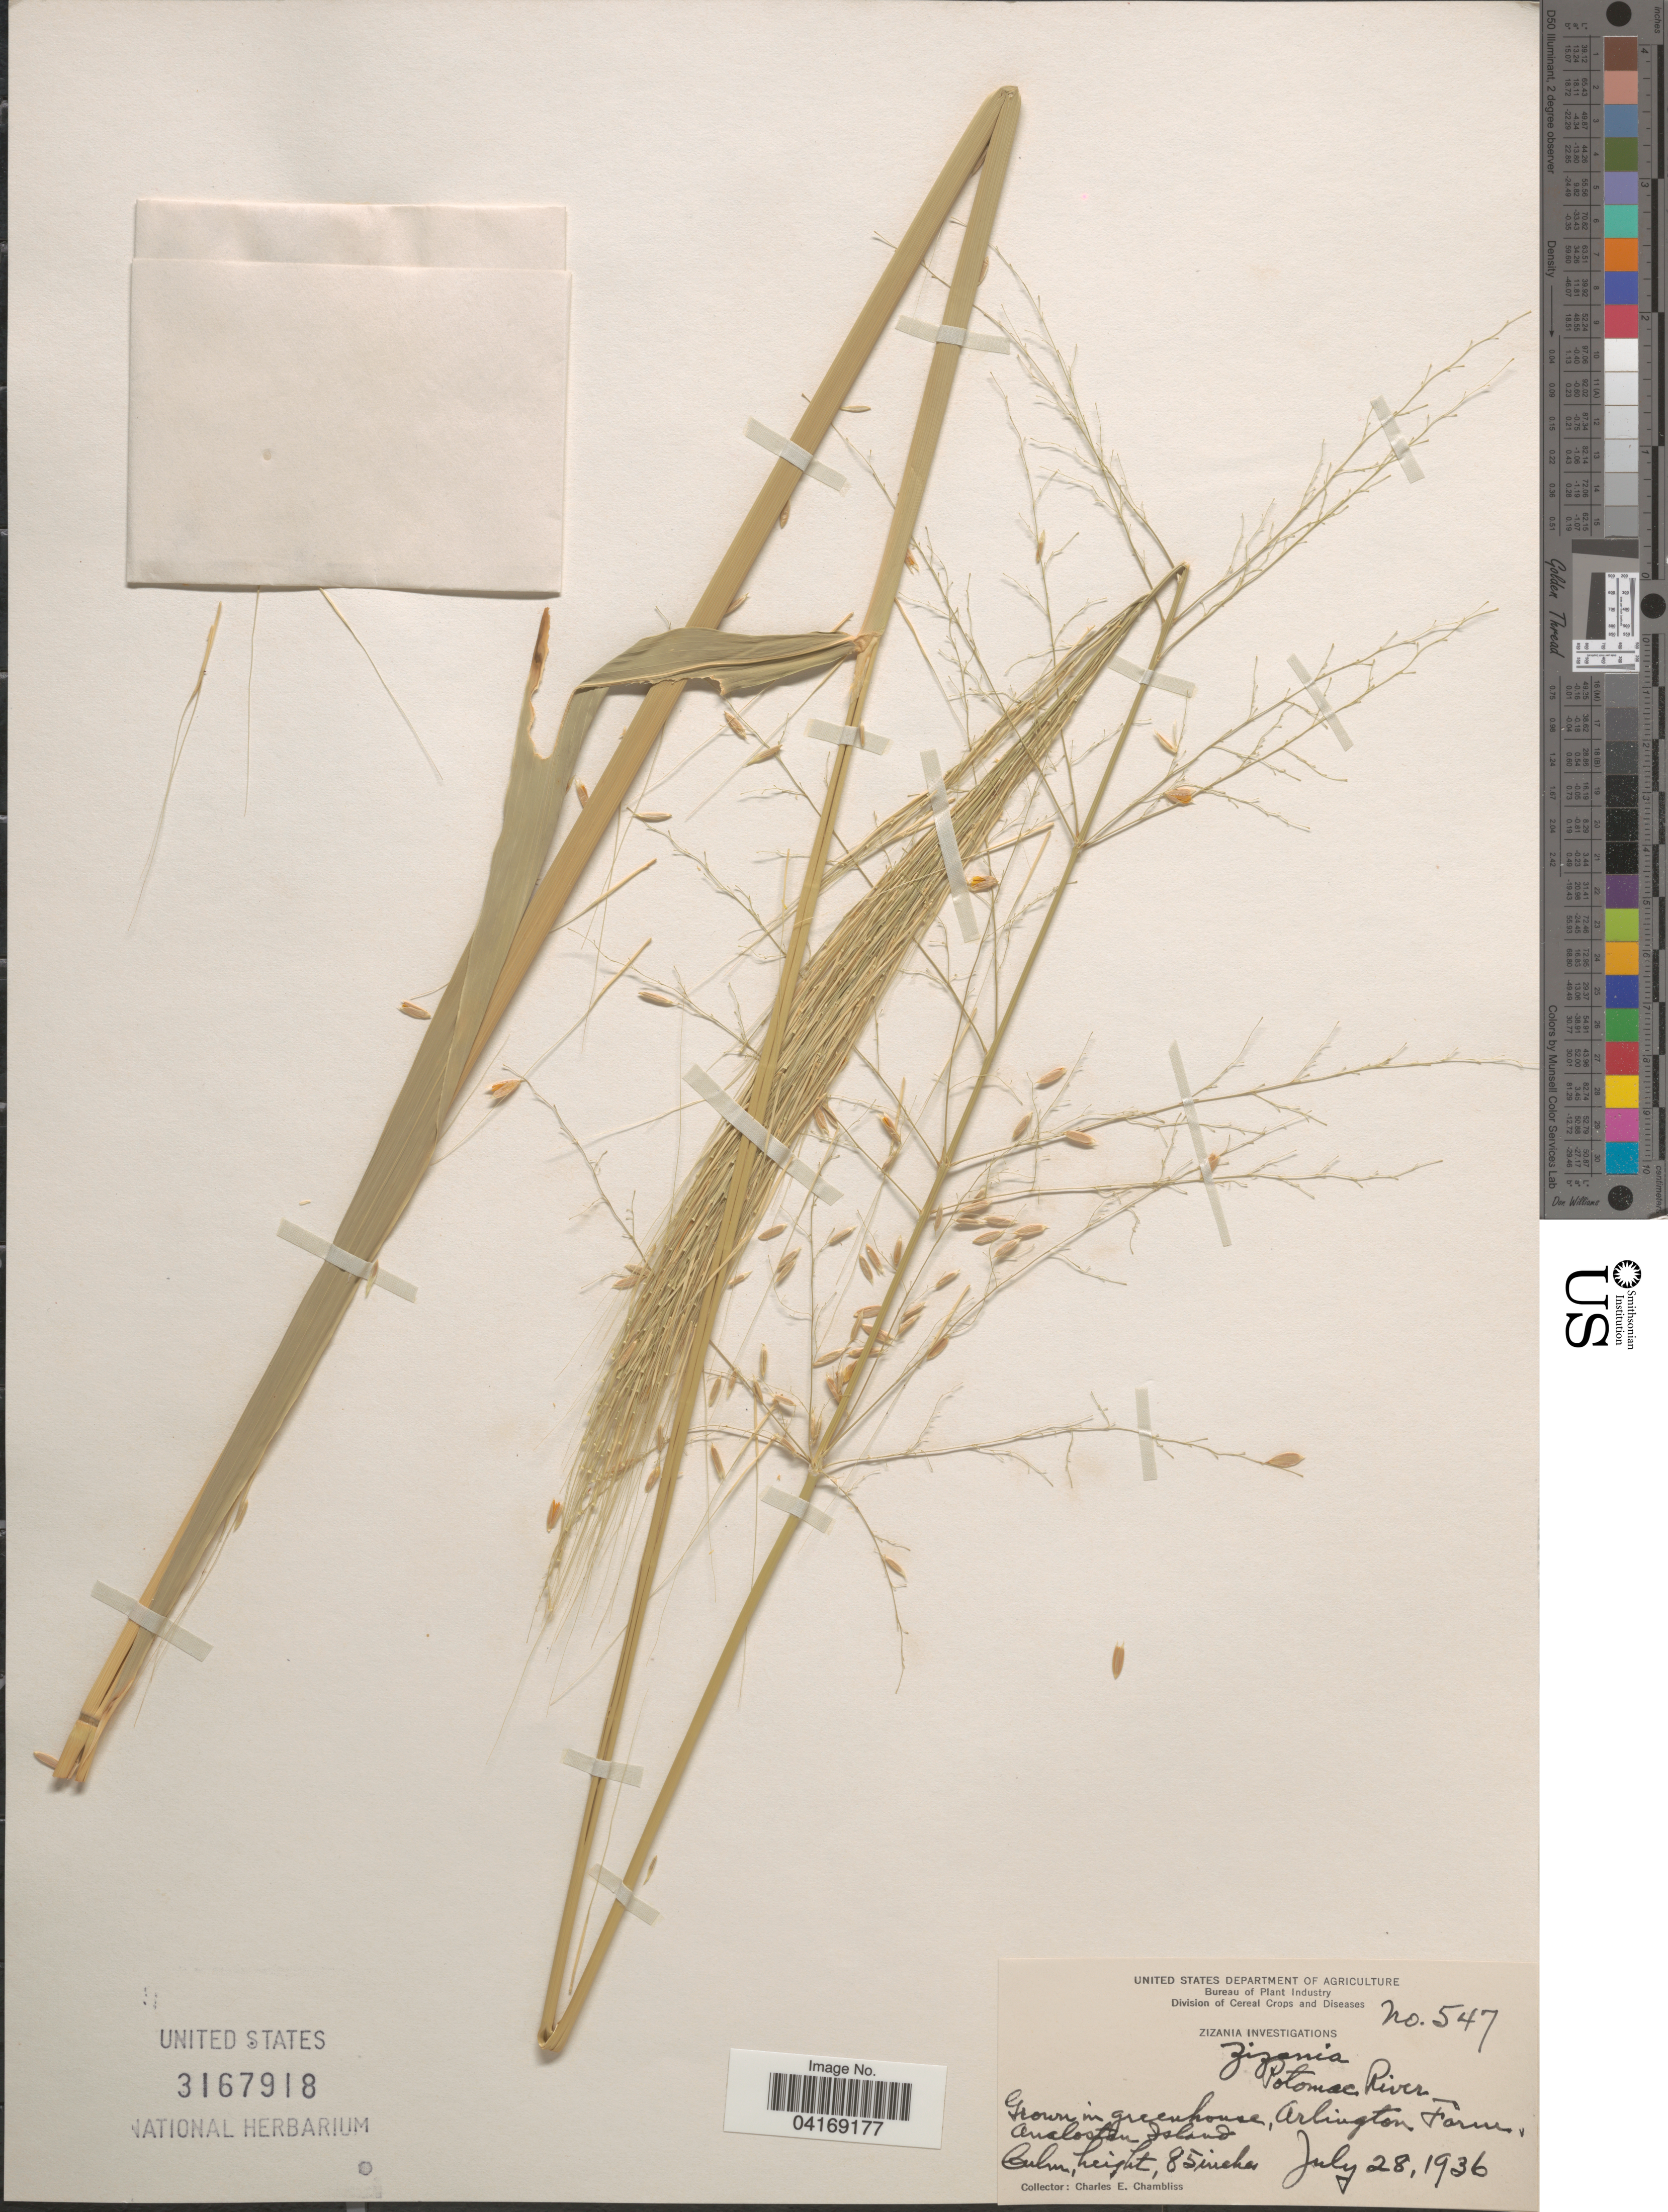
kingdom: Plantae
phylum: Tracheophyta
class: Liliopsida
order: Poales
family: Poaceae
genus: Zizania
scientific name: Zizania sp.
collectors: C. Chambliss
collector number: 547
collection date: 1936-07-28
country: United States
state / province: District of Columbia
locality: Potomac River. Grown in greenhouse, Arlington Farm. Analostan Island.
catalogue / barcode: US 3167918